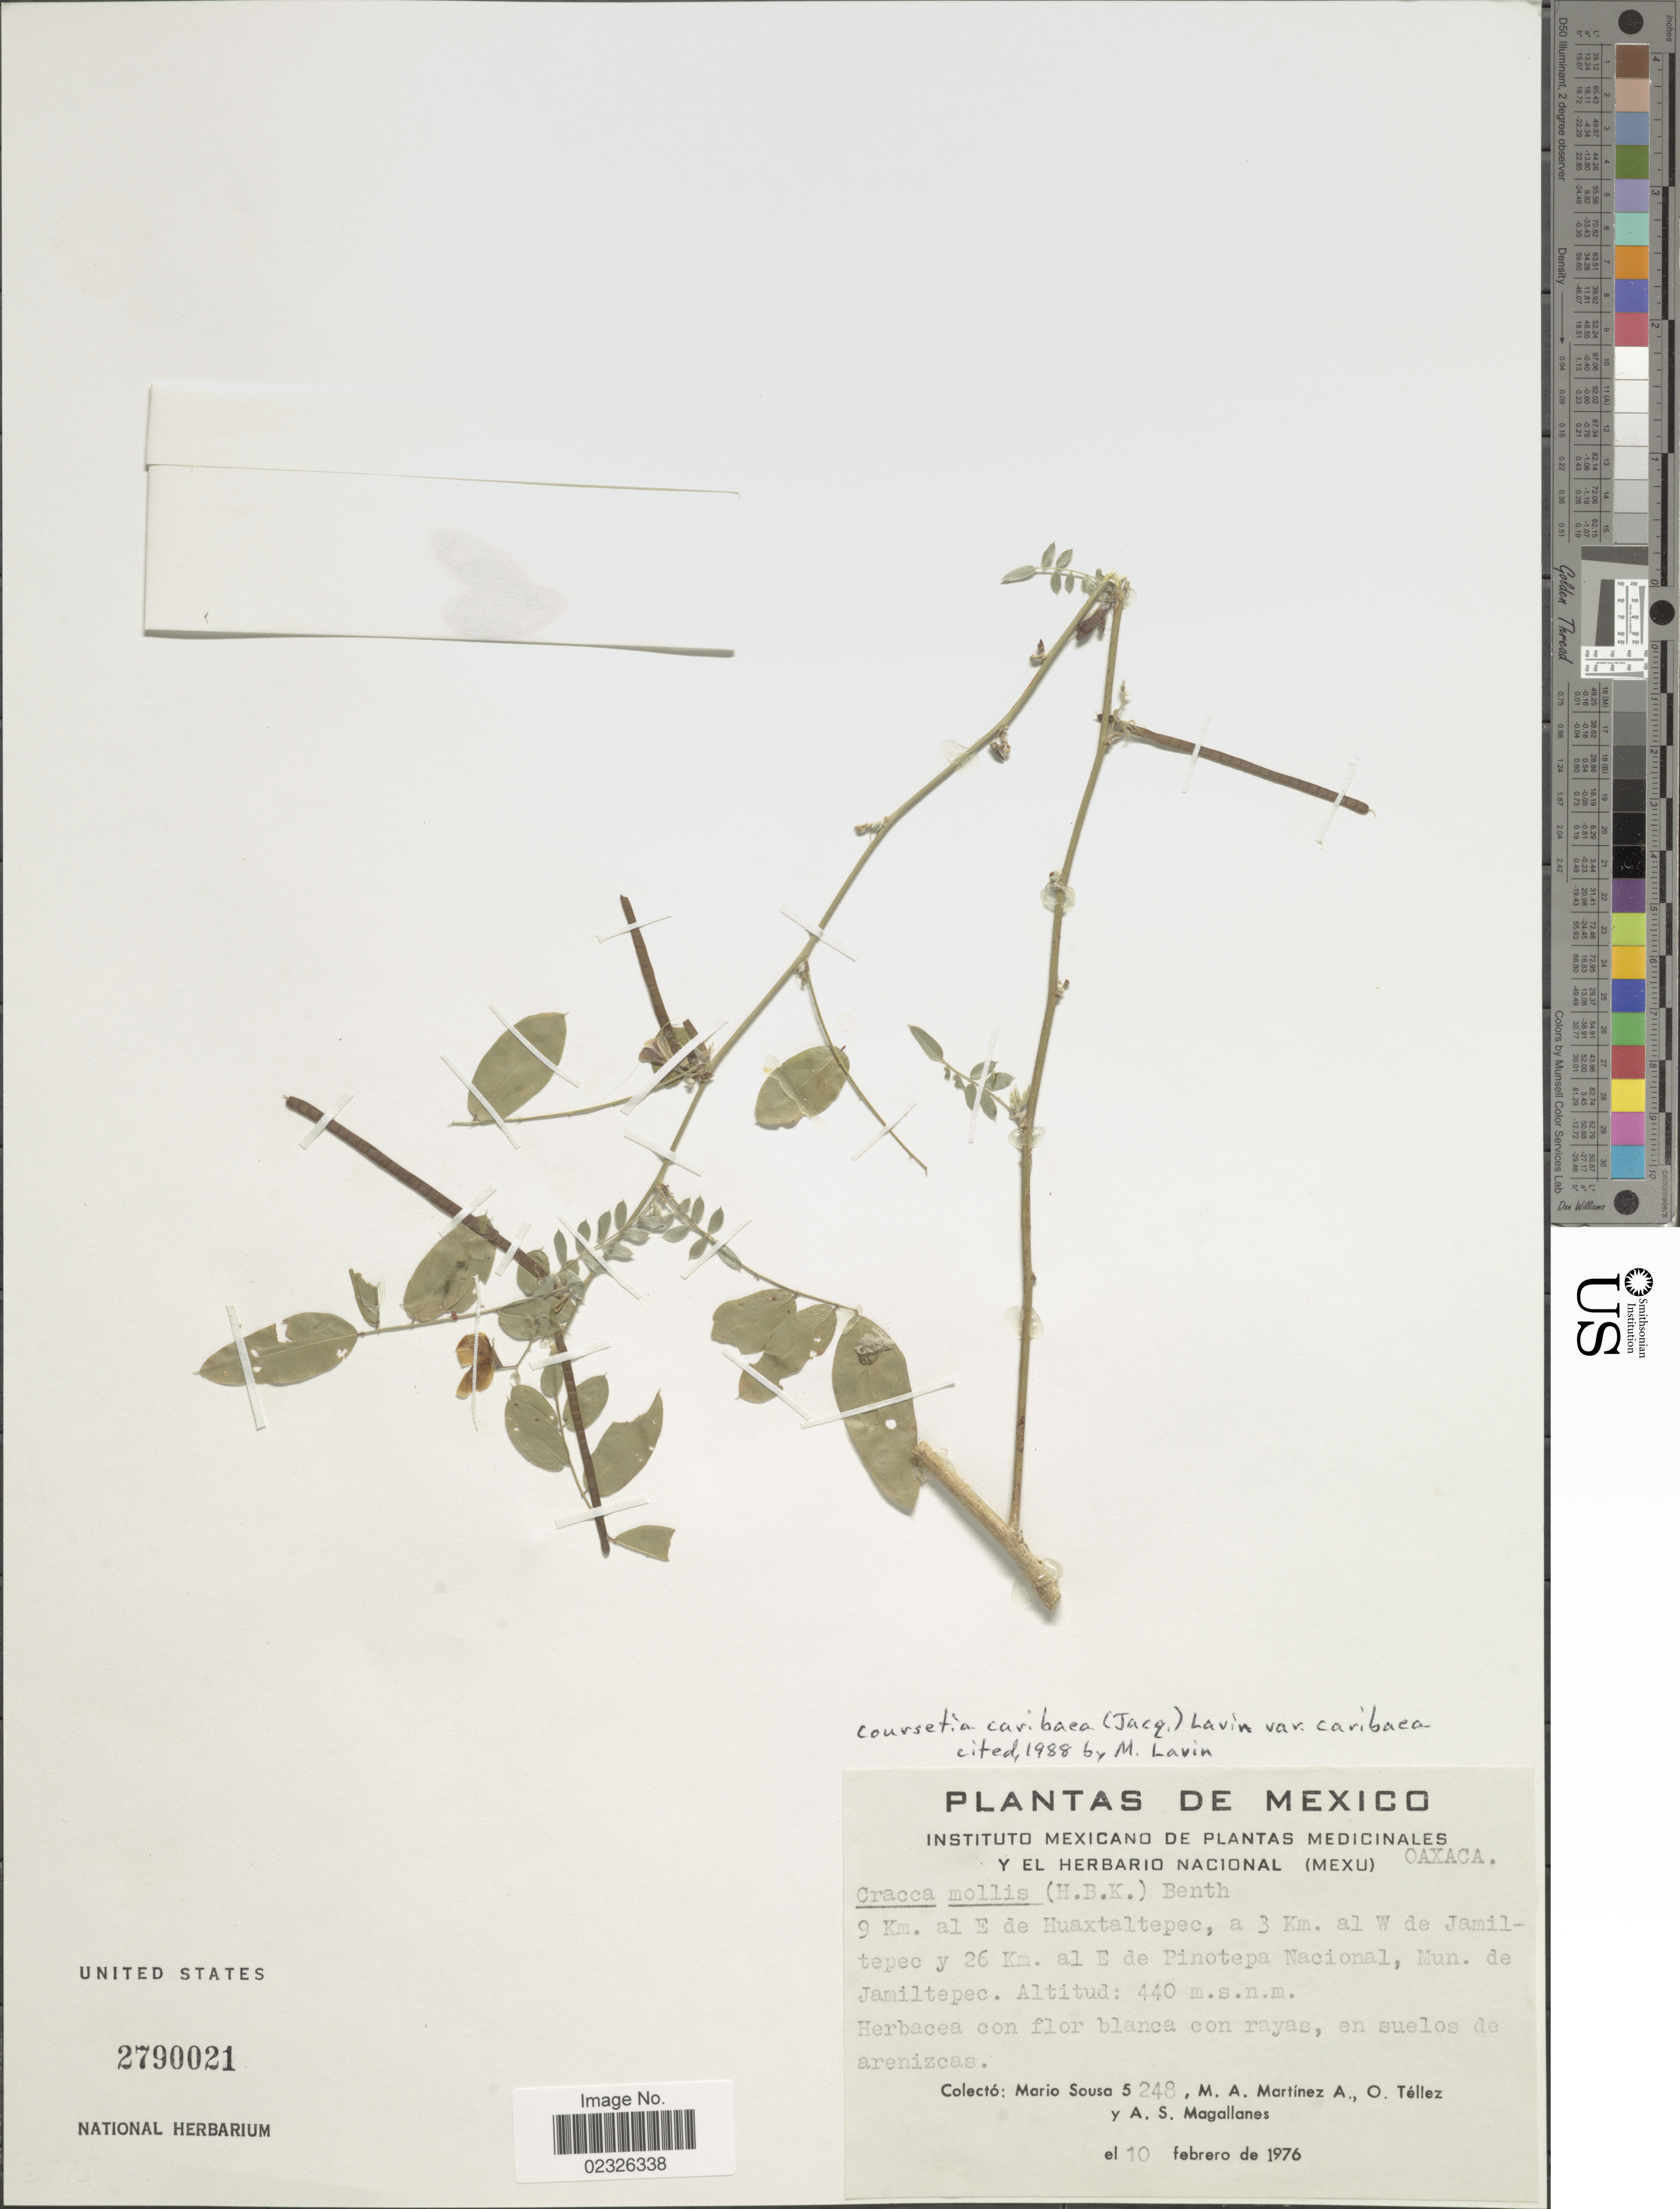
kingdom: Plantae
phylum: Tracheophyta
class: Magnoliopsida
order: Fabales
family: Fabaceae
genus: Coursetia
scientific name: Coursetia caribaea var. caribaea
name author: (Jacq.) Lavin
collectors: M. Sousa S., M. A. Martínez Alfaro, O. Tellez & A. Magallanes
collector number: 5248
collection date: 1976-02-10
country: Mexico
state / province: Oaxaca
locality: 9 Km. al E de Huaxtaltepec, a 3 Km. al W de Jamiltepec y 26 Km. al E de Pinotepa Nacional, Mun. de Jamiltepec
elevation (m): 440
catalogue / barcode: US 2790021